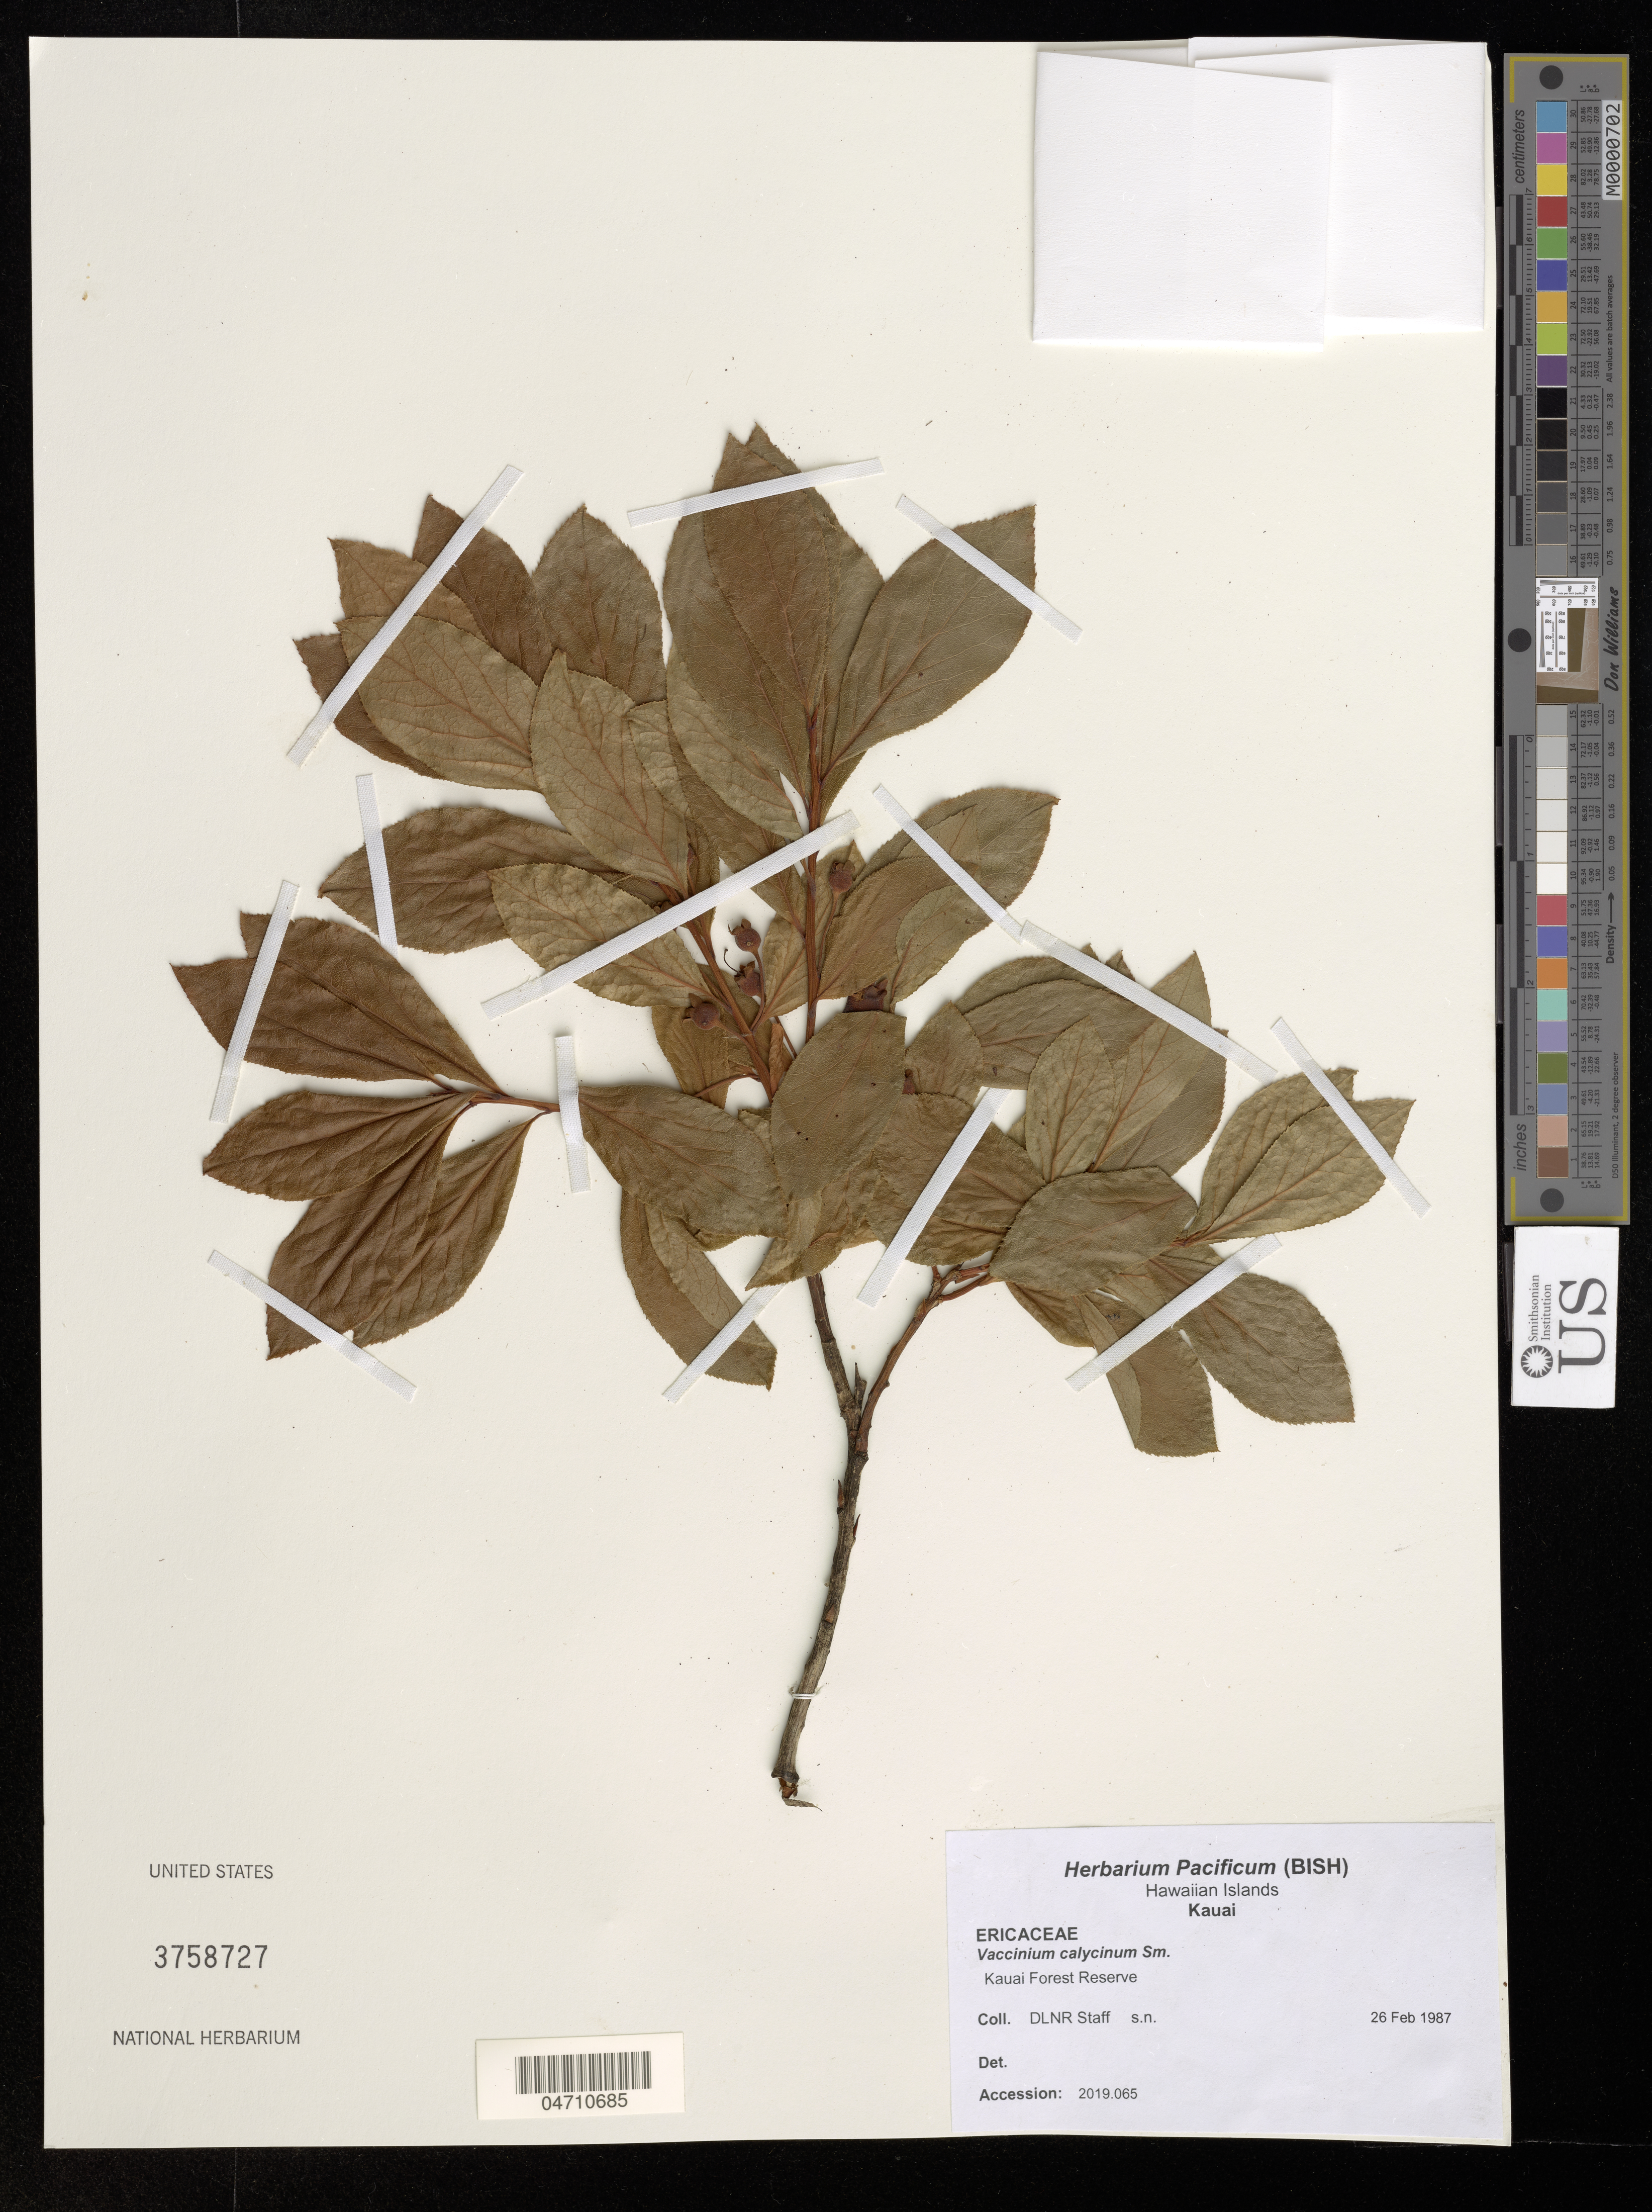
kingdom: Plantae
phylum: Tracheophyta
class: Magnoliopsida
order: Ericales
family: Ericaceae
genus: Vaccinium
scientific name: Vaccinium calycinum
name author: Sm.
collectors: D. DLNR staff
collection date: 1987-02-26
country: United States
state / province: Hawaii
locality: Hawaiian Islands. Kauai. Kauai Forest Reserve.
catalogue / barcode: US 3758727